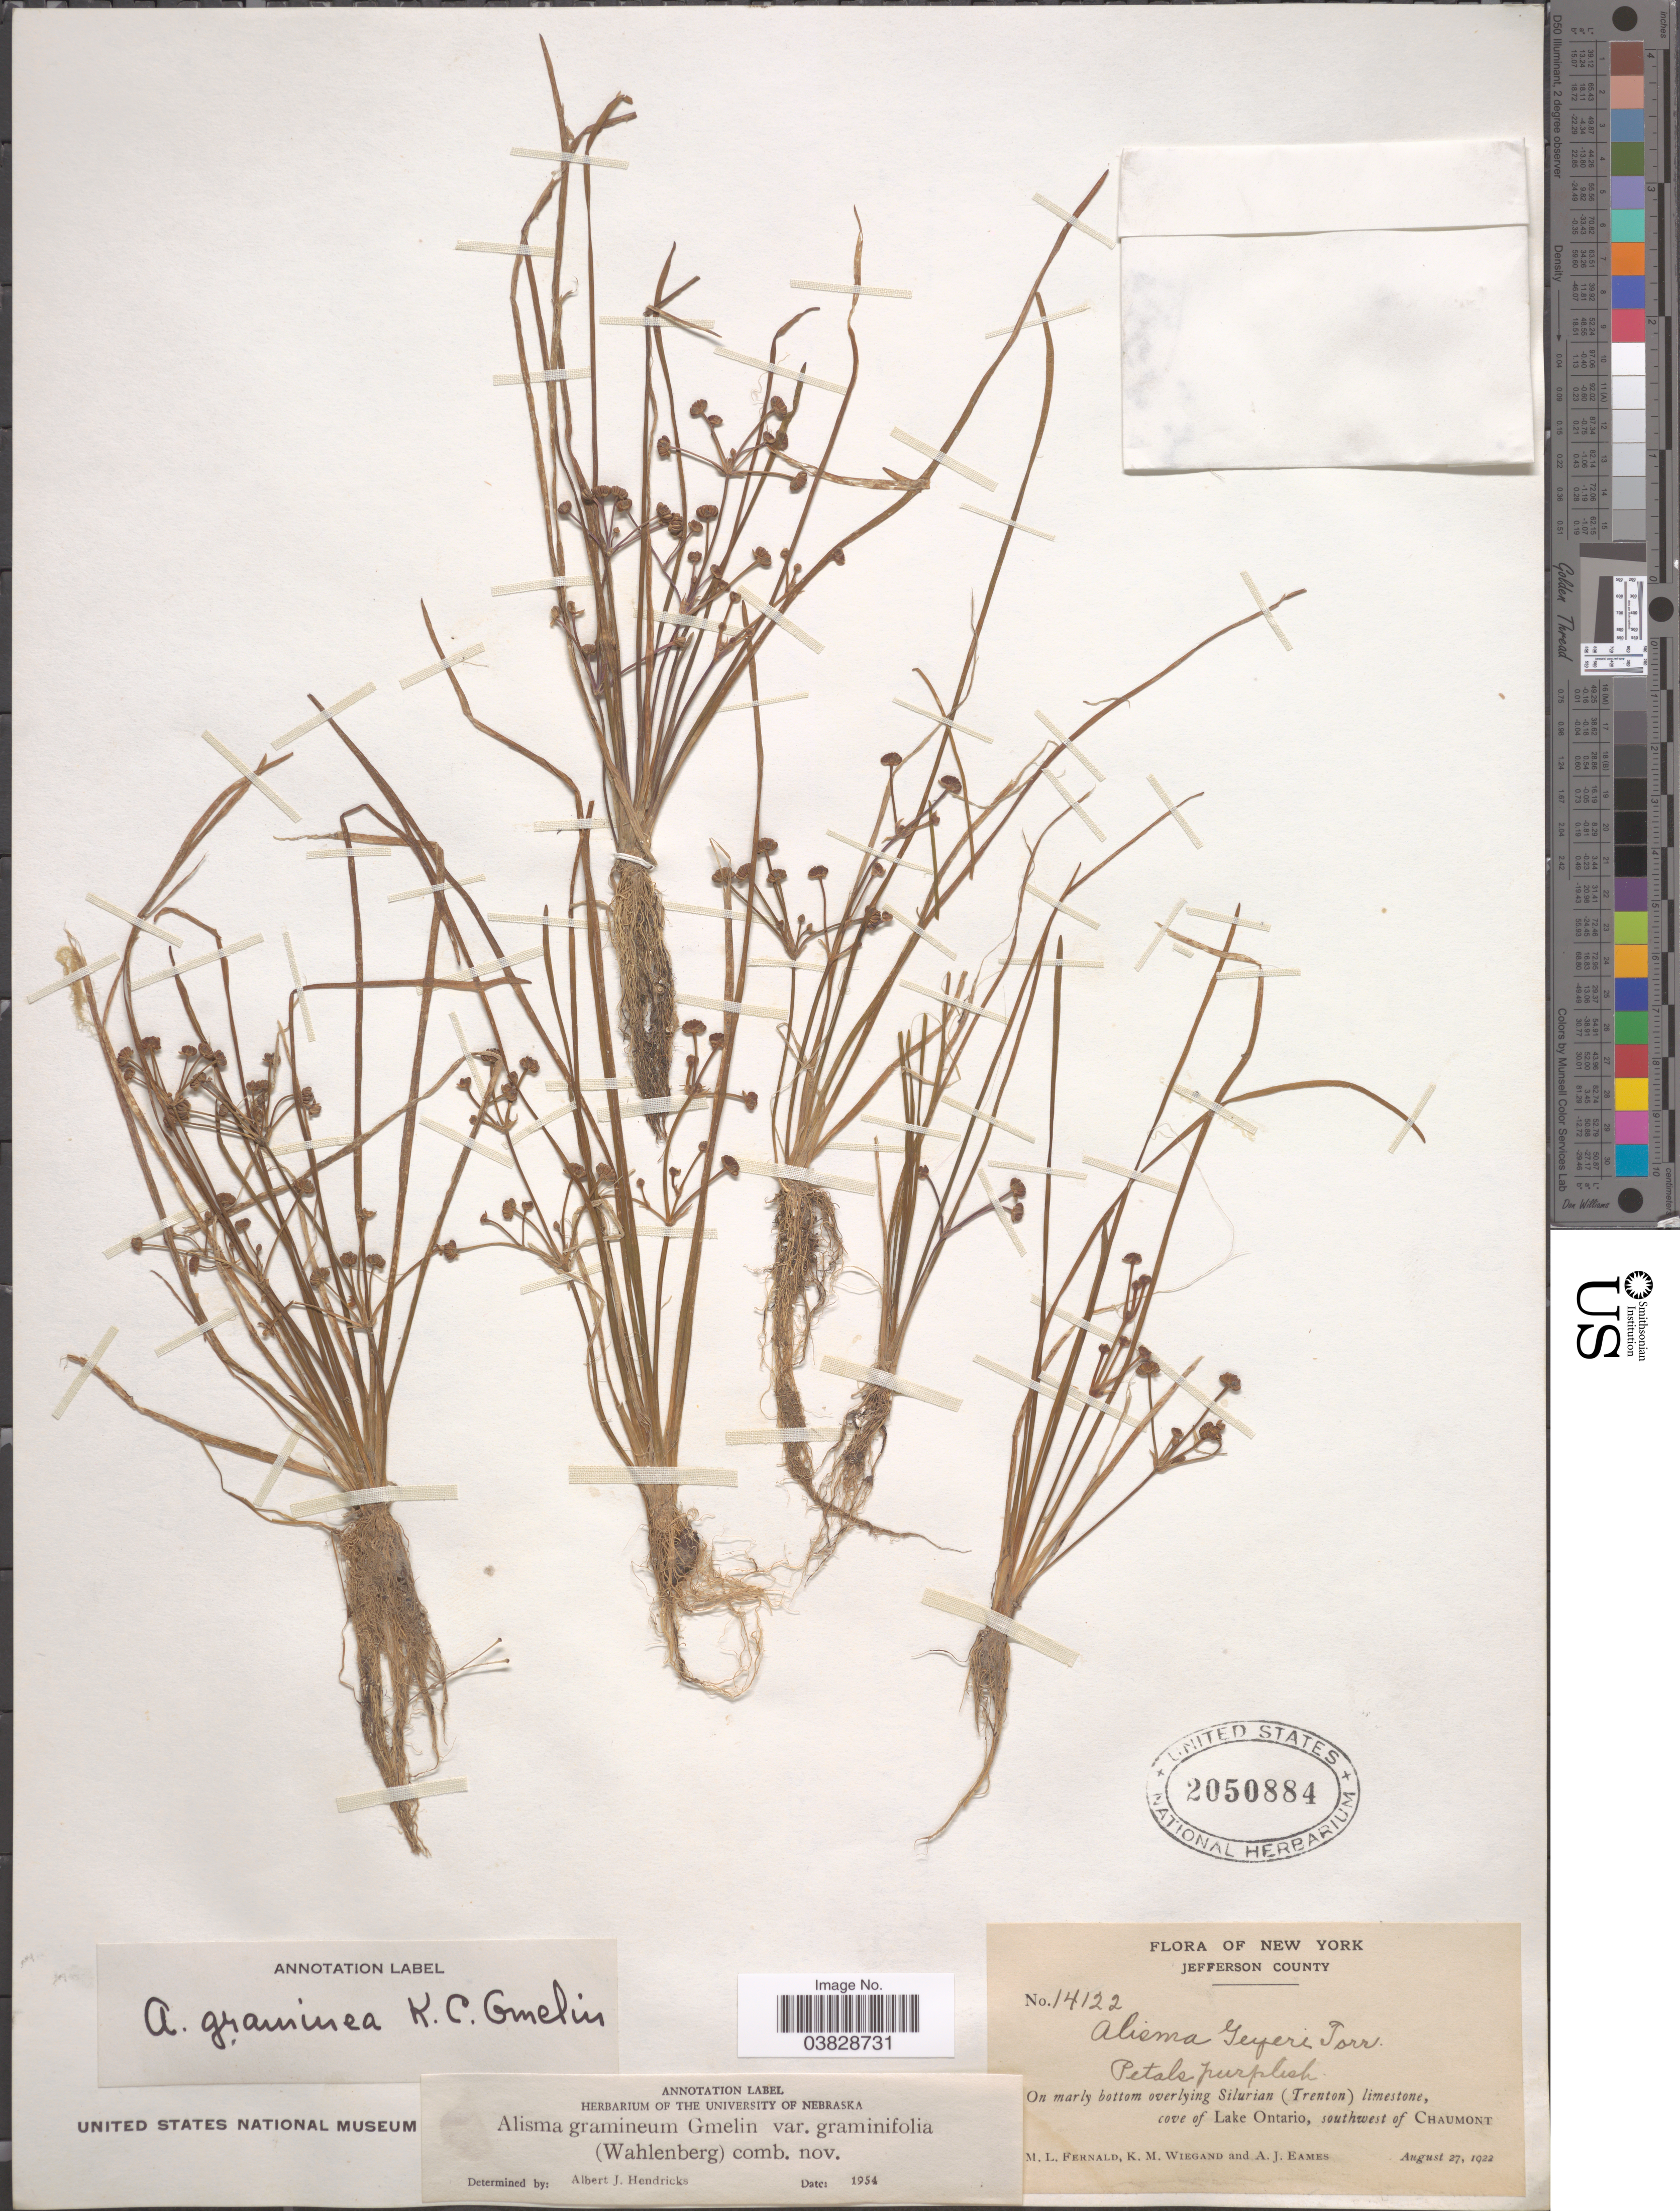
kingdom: Plantae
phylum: Tracheophyta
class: Liliopsida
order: Alismatales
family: Alismataceae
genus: Alisma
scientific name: Alisma gramineum var. graminifolia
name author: (Wahlenb.) A.J.Hendricks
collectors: M. L. Fernald, K. M. Wiegand & A. J. Eames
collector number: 14122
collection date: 1922-08-27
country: United States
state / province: New York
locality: Jefferson County. On marly bottom overlying Silurian (Trenton) limestone, cove of Lake Ontario, southwest of Chaumont.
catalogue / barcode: US 2050884